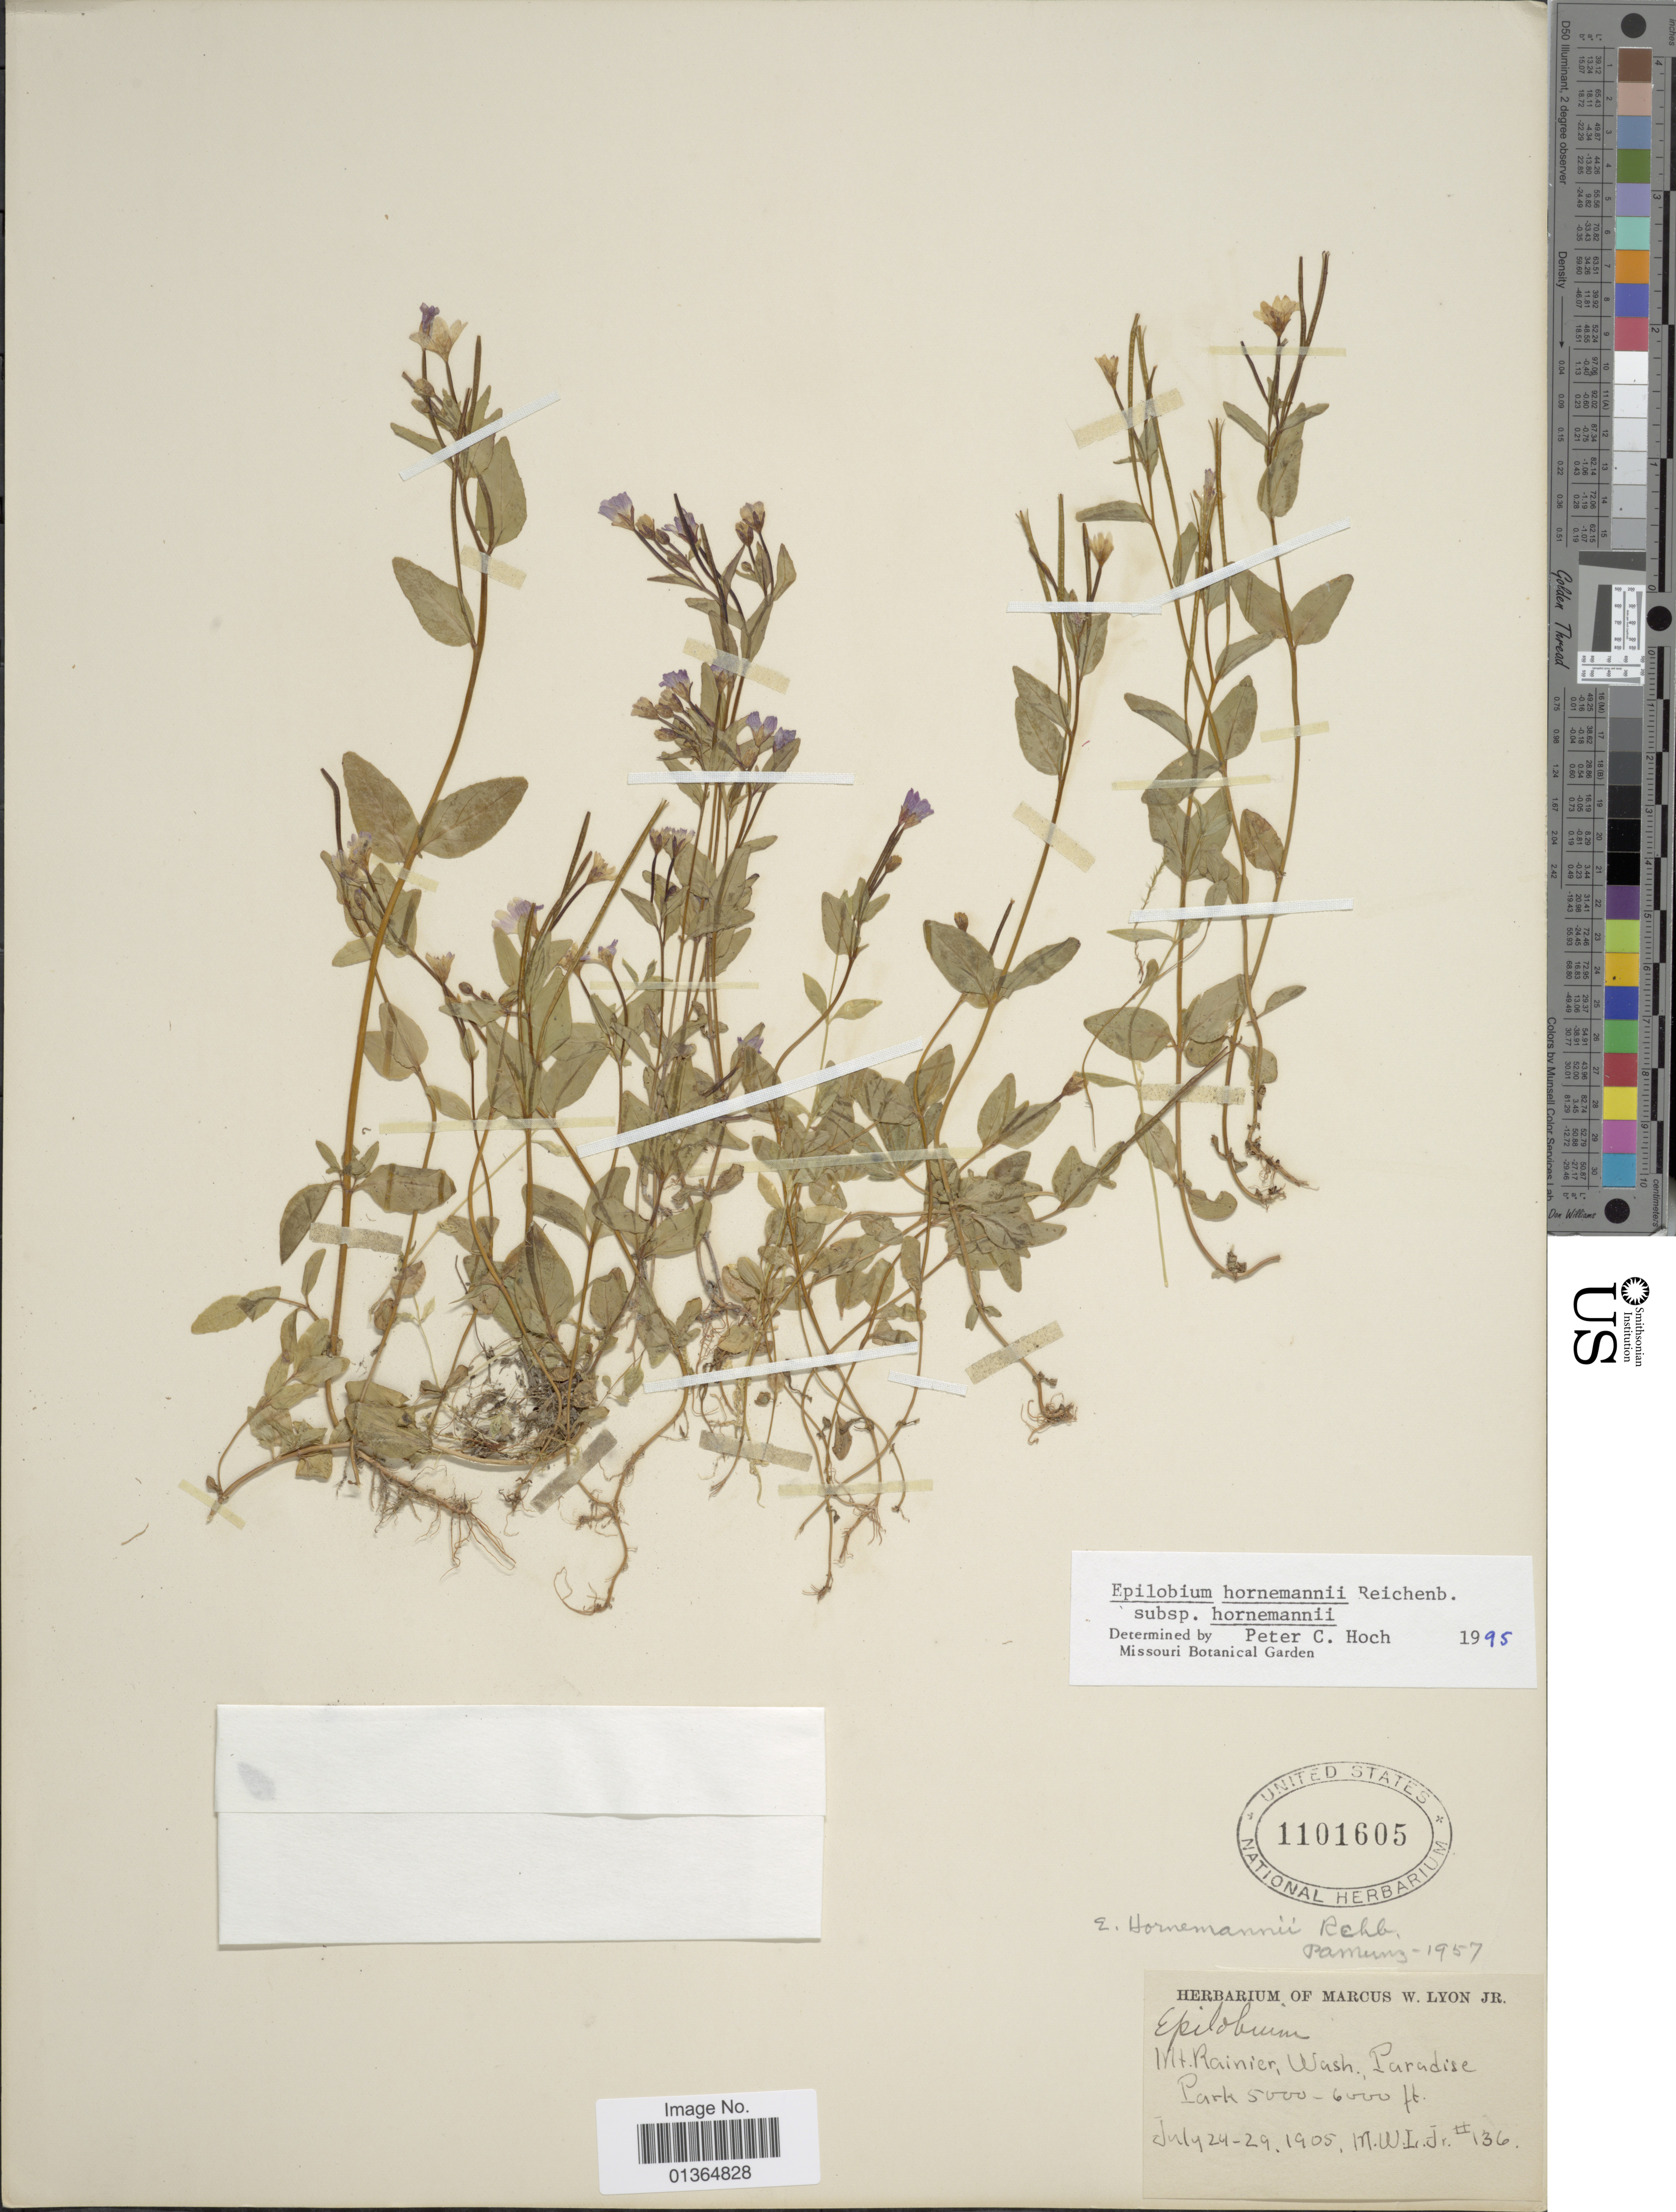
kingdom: Plantae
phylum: Tracheophyta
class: Magnoliopsida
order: Myrtales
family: Onagraceae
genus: Epilobium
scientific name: Epilobium hornemannii subsp. hornemannii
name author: Rchb.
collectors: M. Lyon Jr.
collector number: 136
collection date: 1905-07-24/1905-07-29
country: United States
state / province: Washington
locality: Mt. Rainier, Paradise Park.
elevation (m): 1524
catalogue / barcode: US 1101605